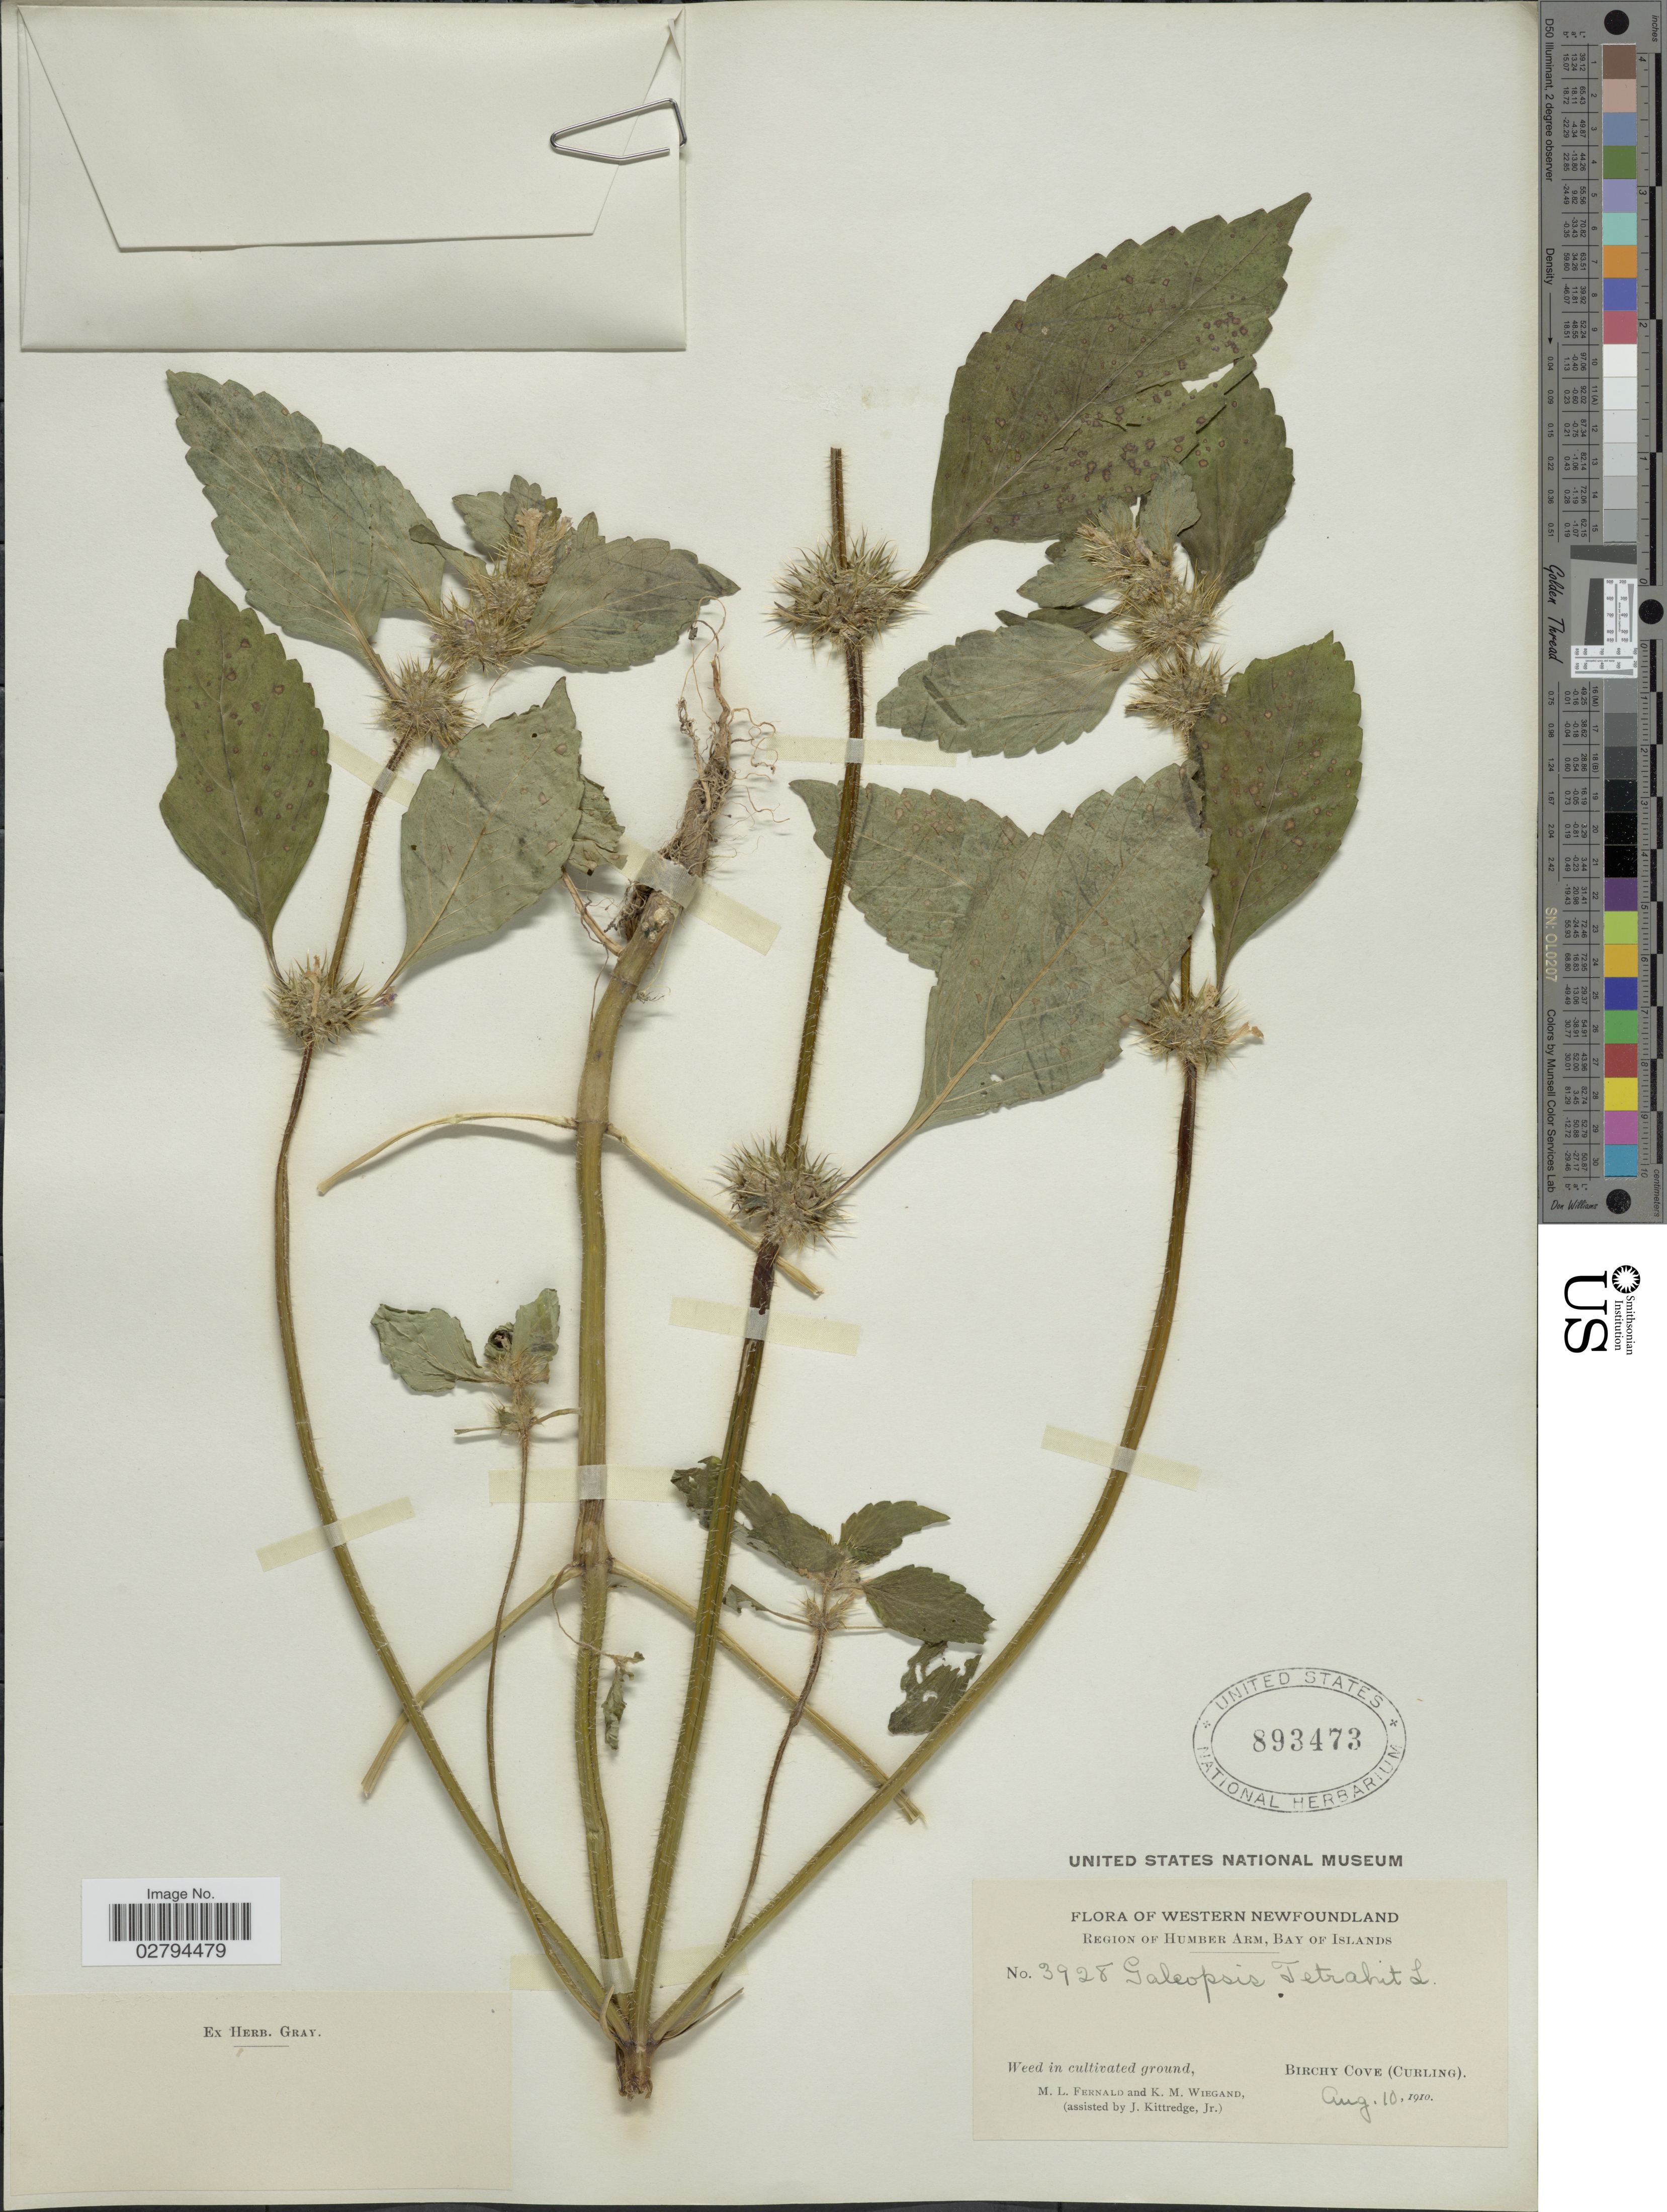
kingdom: Plantae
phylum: Tracheophyta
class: Magnoliopsida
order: Lamiales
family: Lamiaceae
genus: Galeopsis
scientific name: Galeopsis tetrahit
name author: L.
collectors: M. L. Fernald, K. M. Wiegand & J. Kittredge Jr.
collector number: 3928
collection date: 1910-08-10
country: Canada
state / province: Newfoundland and Labrador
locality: Western Newfoundland. Region of Humber Arm, Bay of Islands. Birchy Cove (Curling).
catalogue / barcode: US 893473